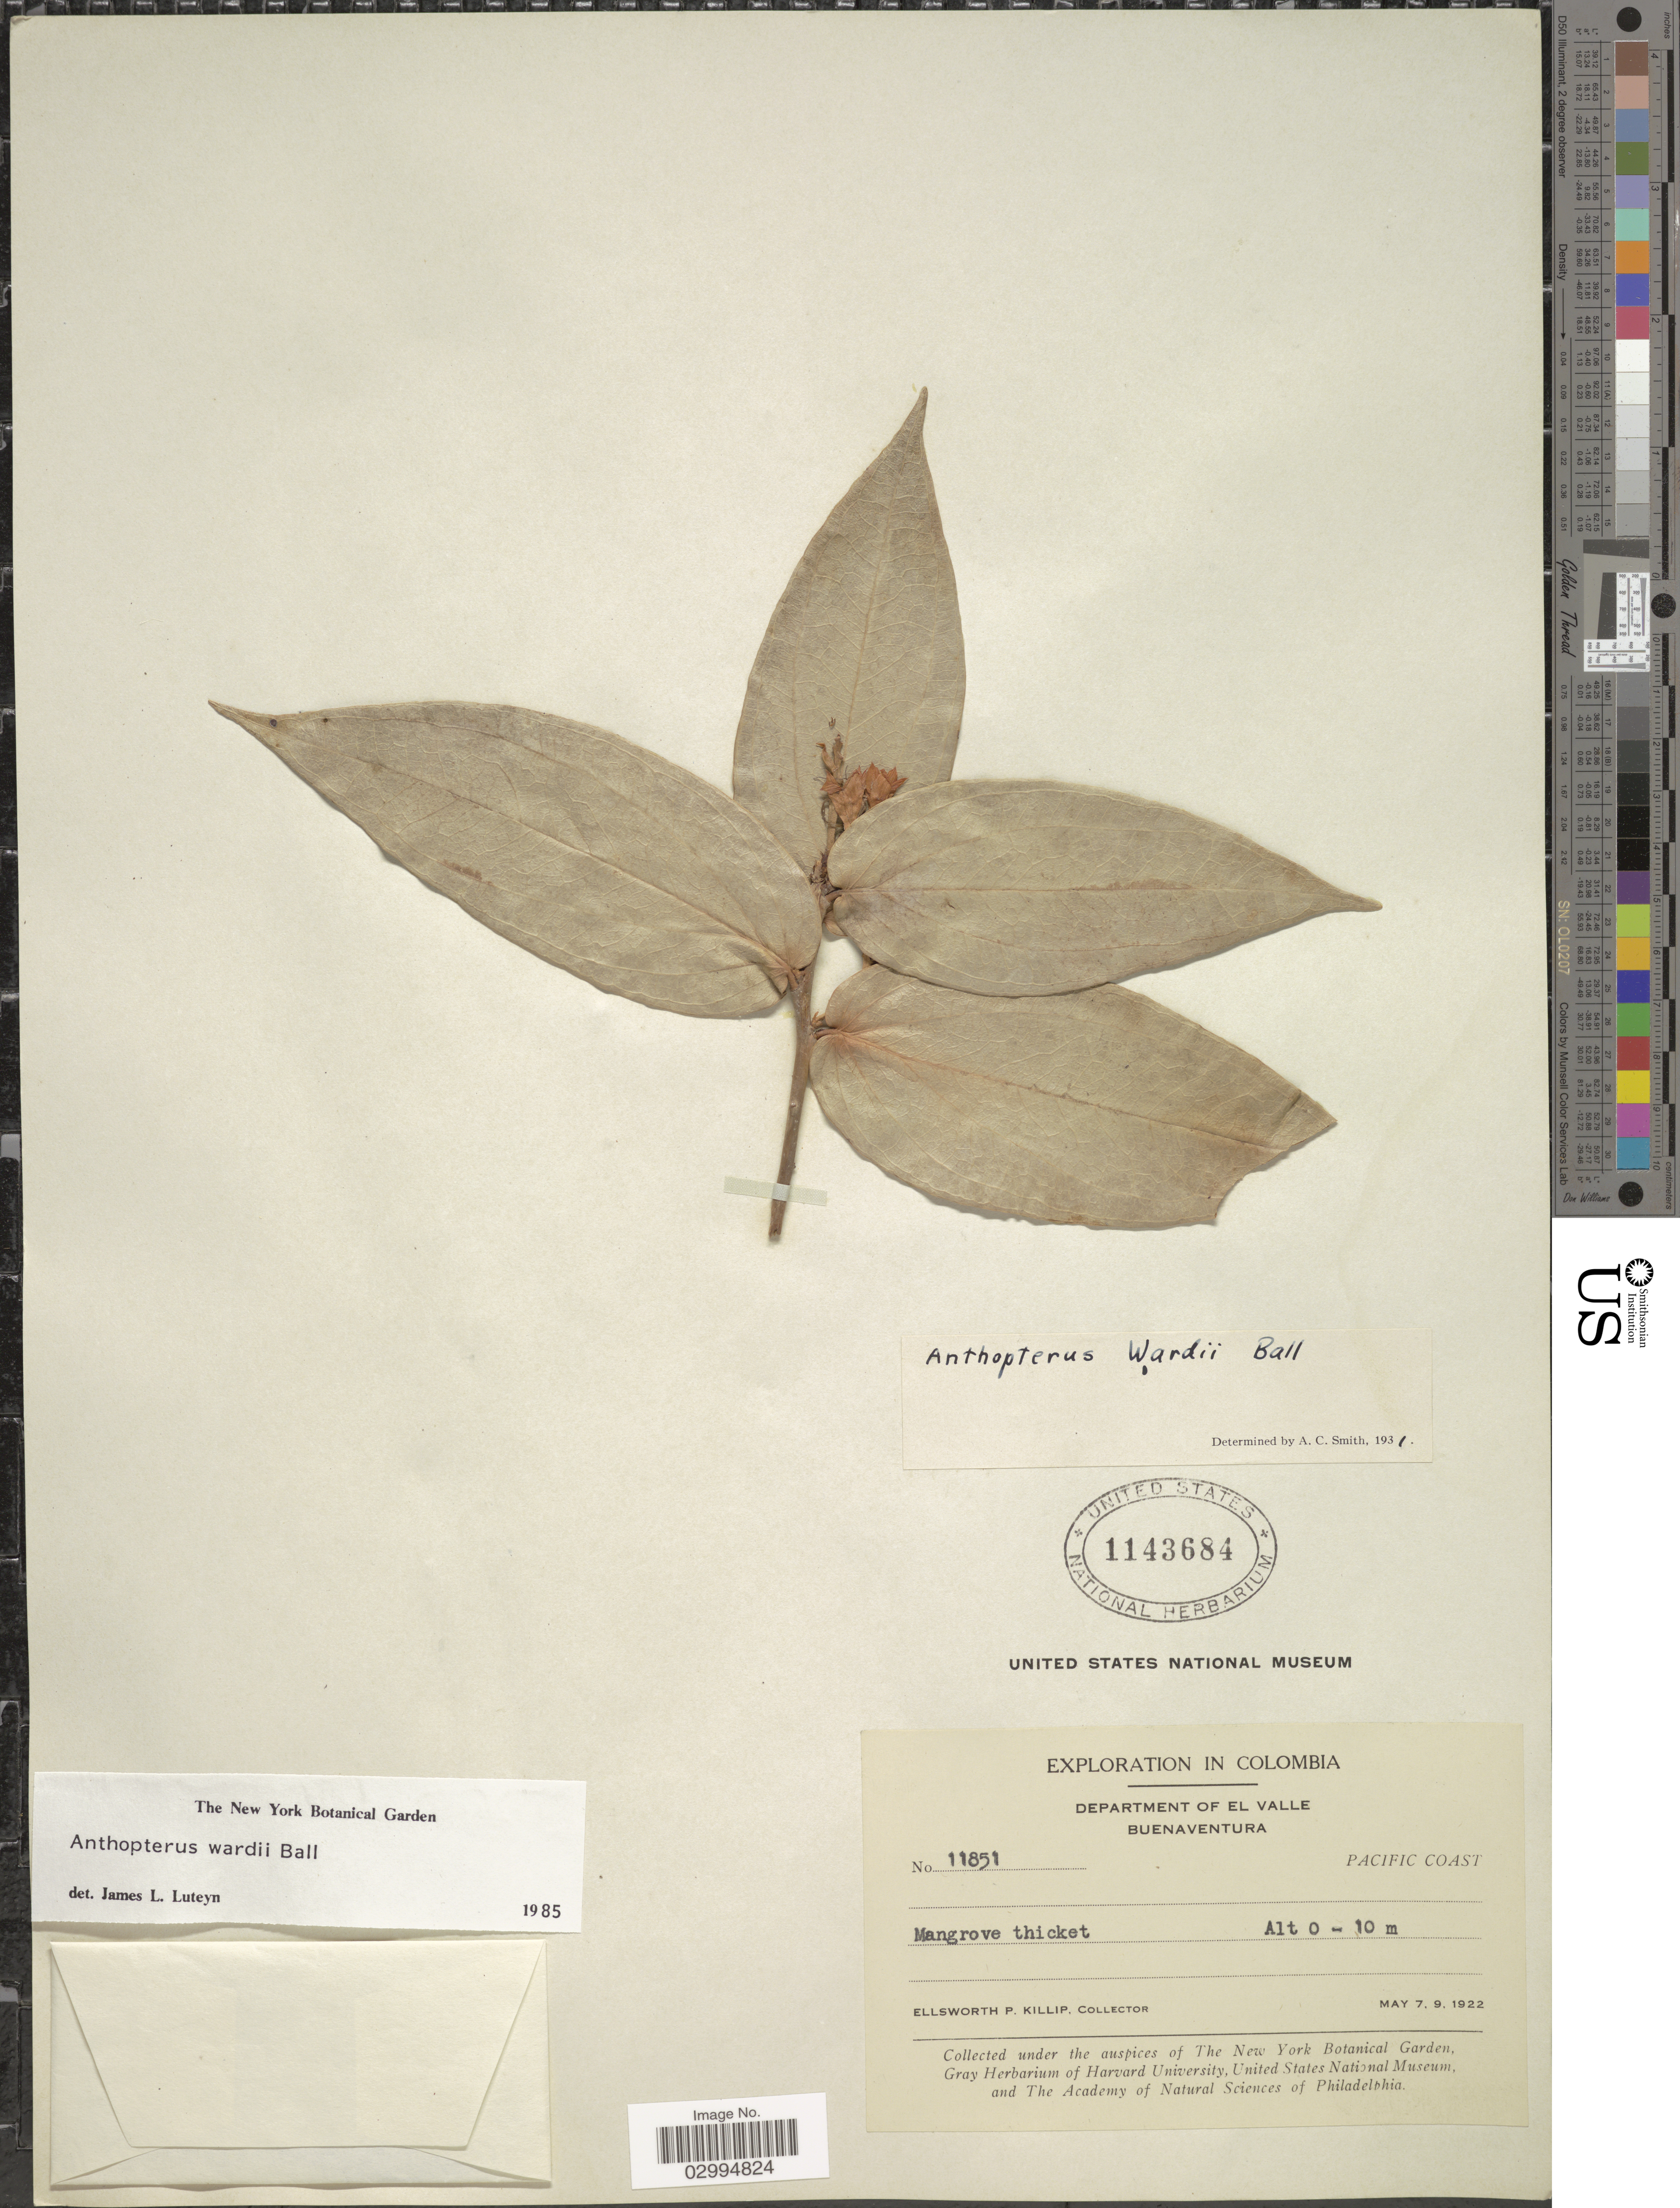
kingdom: Plantae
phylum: Tracheophyta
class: Magnoliopsida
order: Ericales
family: Ericaceae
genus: Anthopterus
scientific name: Anthopterus wardii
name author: Ball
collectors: E. P. Killip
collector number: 11851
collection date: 1922-05-07/1922-05-09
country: Colombia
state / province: Valle del Cauca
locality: Department of El Valle. Buenaventura. Pacific Coast. Mangrove thicket.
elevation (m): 0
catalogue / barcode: US 1143684